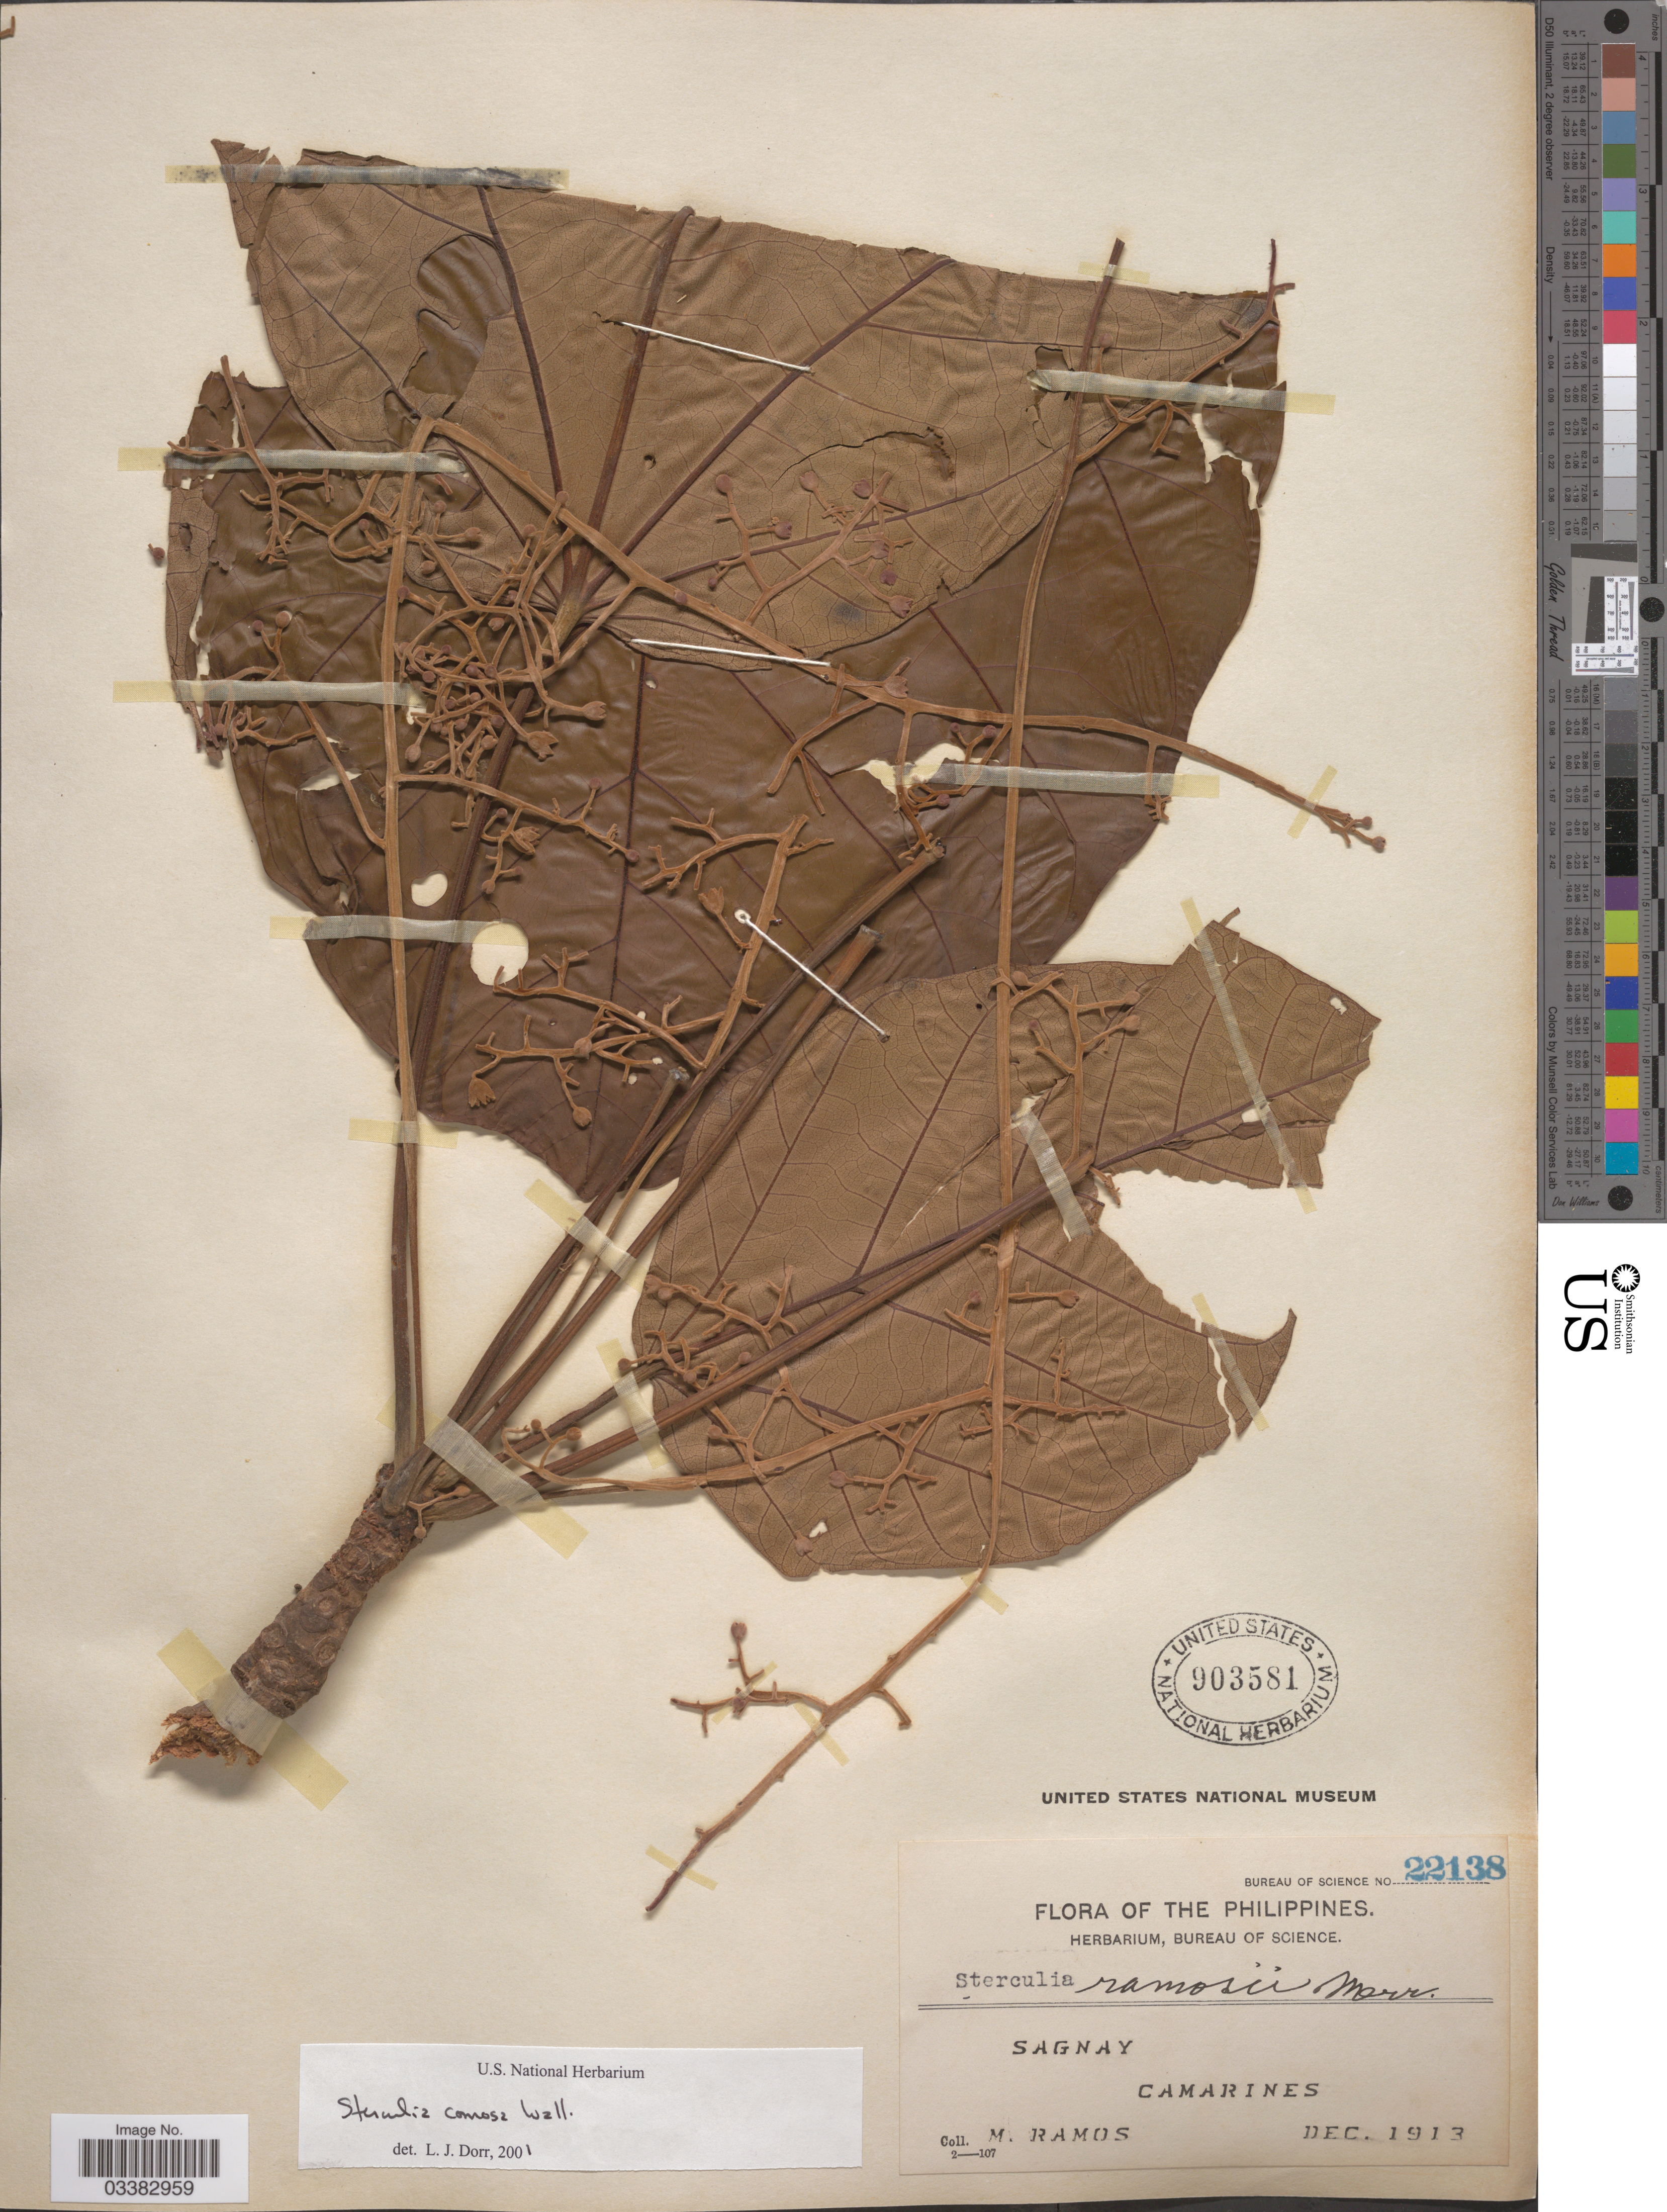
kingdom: Plantae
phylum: Tracheophyta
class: Magnoliopsida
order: Malvales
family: Malvaceae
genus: Sterculia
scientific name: Sterculia comosa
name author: Wall.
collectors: M. Ramos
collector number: Bureau of Science 22138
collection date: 1913-12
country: Philippines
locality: Sagnay, Camarines.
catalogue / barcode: US 903581